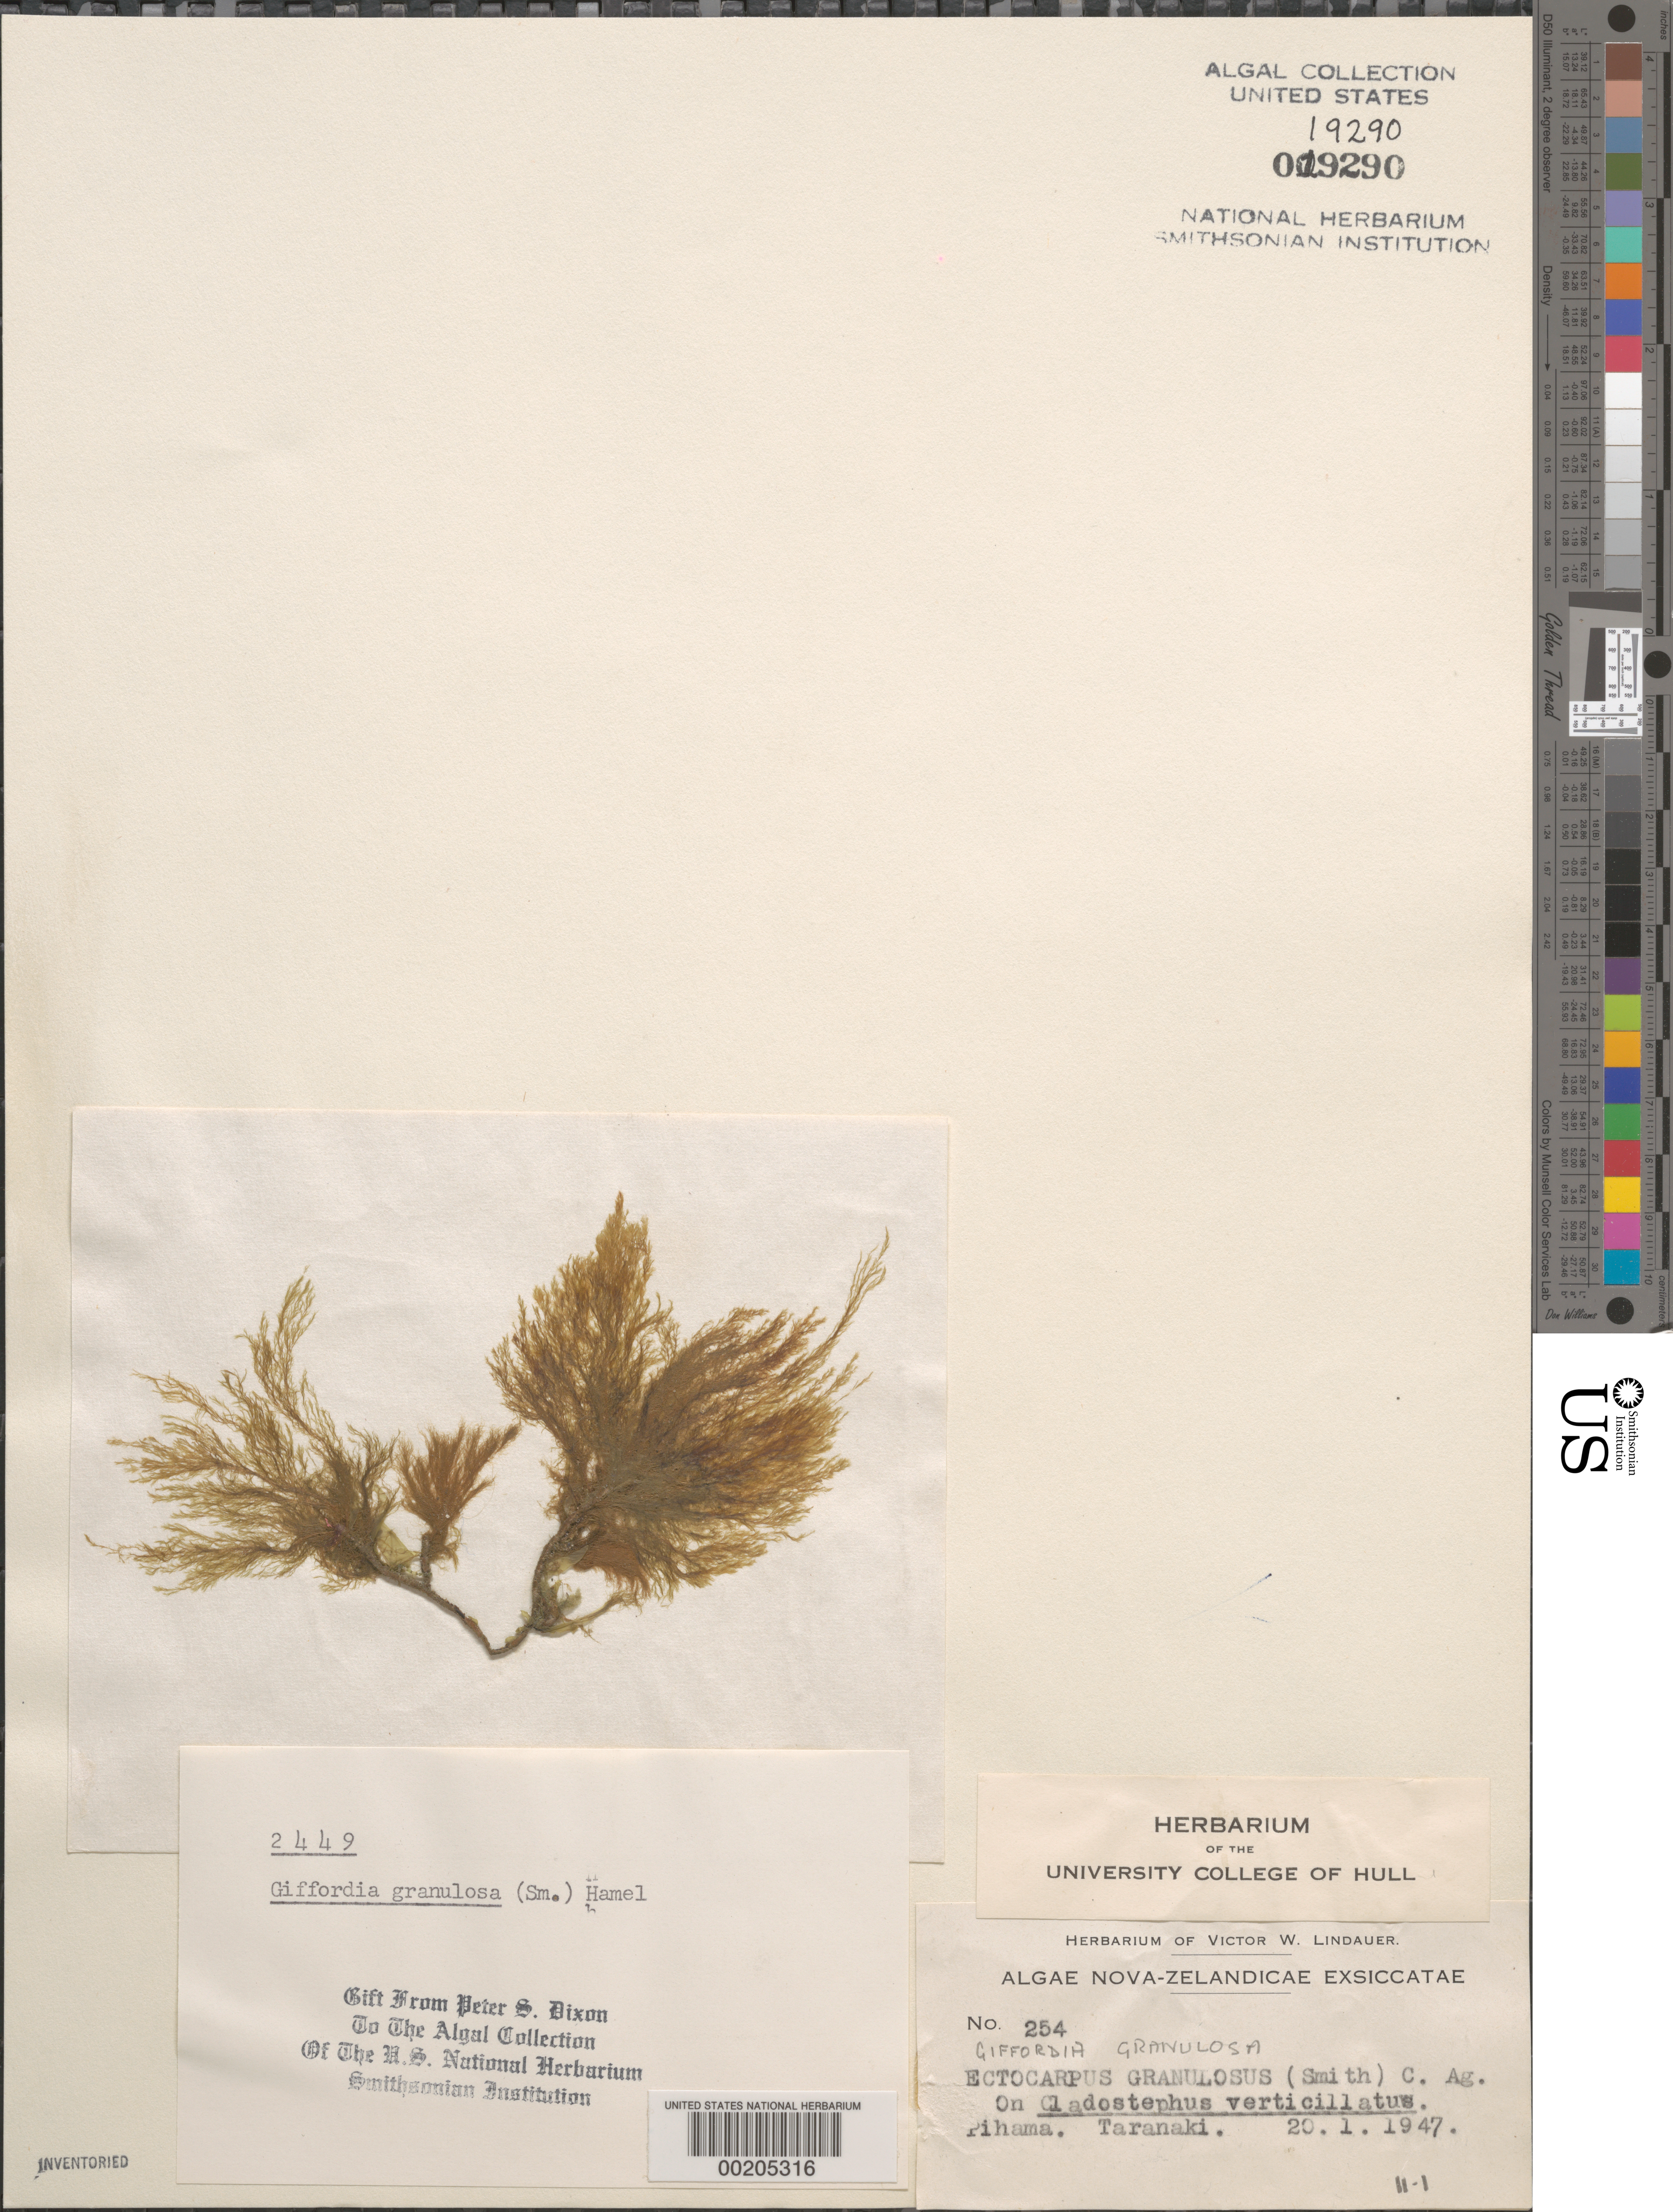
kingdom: Chromista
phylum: Ochrophyta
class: Phaeophyceae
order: Ectocarpales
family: Acinetosporaceae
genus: Hincksia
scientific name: Hincksia granulosa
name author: (Sm.) P.C. Silva in P.C. Silva et al.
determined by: Algae name updating Project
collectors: V. Lindauer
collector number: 254 & PSD 2449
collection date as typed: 20 Jan 1947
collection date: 1947-01-20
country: New Zealand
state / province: Taranaki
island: North Island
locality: Pihama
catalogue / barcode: US 19290